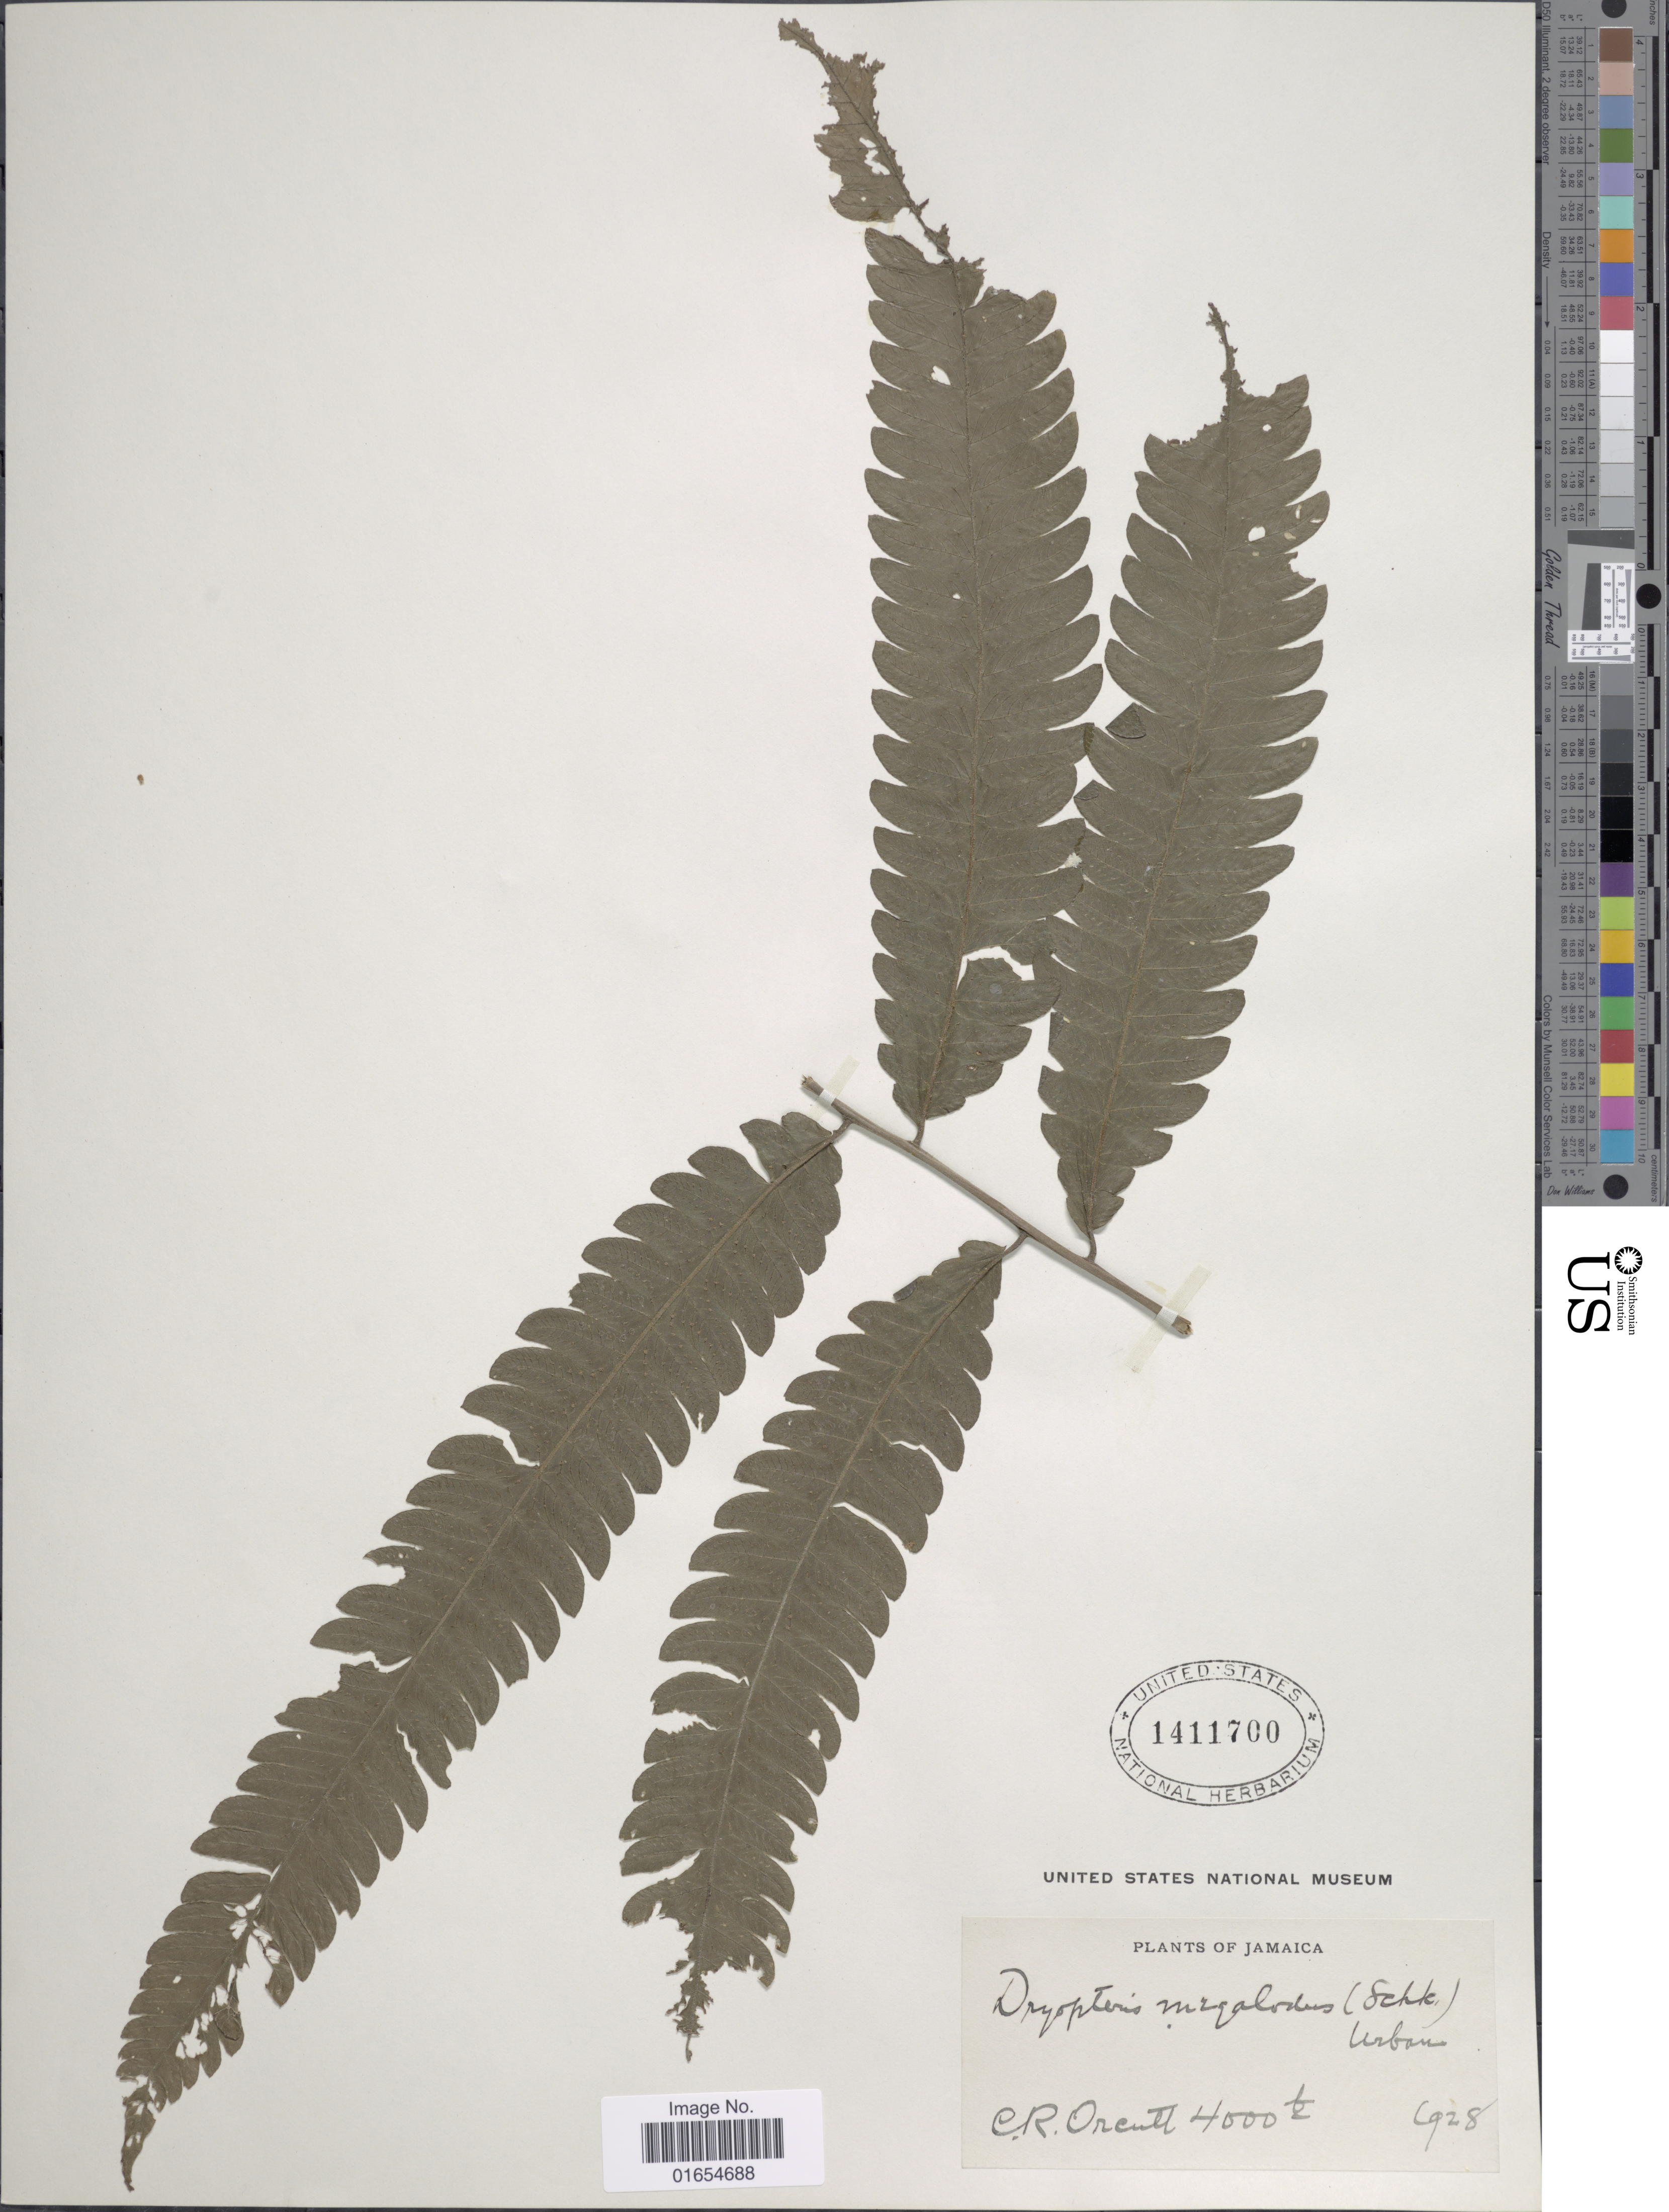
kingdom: Plantae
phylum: Tracheophyta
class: Polypodiopsida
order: Polypodiales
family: Thelypteridaceae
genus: Goniopteris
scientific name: Goniopteris pennata (Poir.) comb. nov., ined 2015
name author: (Poir.)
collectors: C. R. Orcutt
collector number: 4000b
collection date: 1928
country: Jamaica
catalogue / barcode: US 1411700